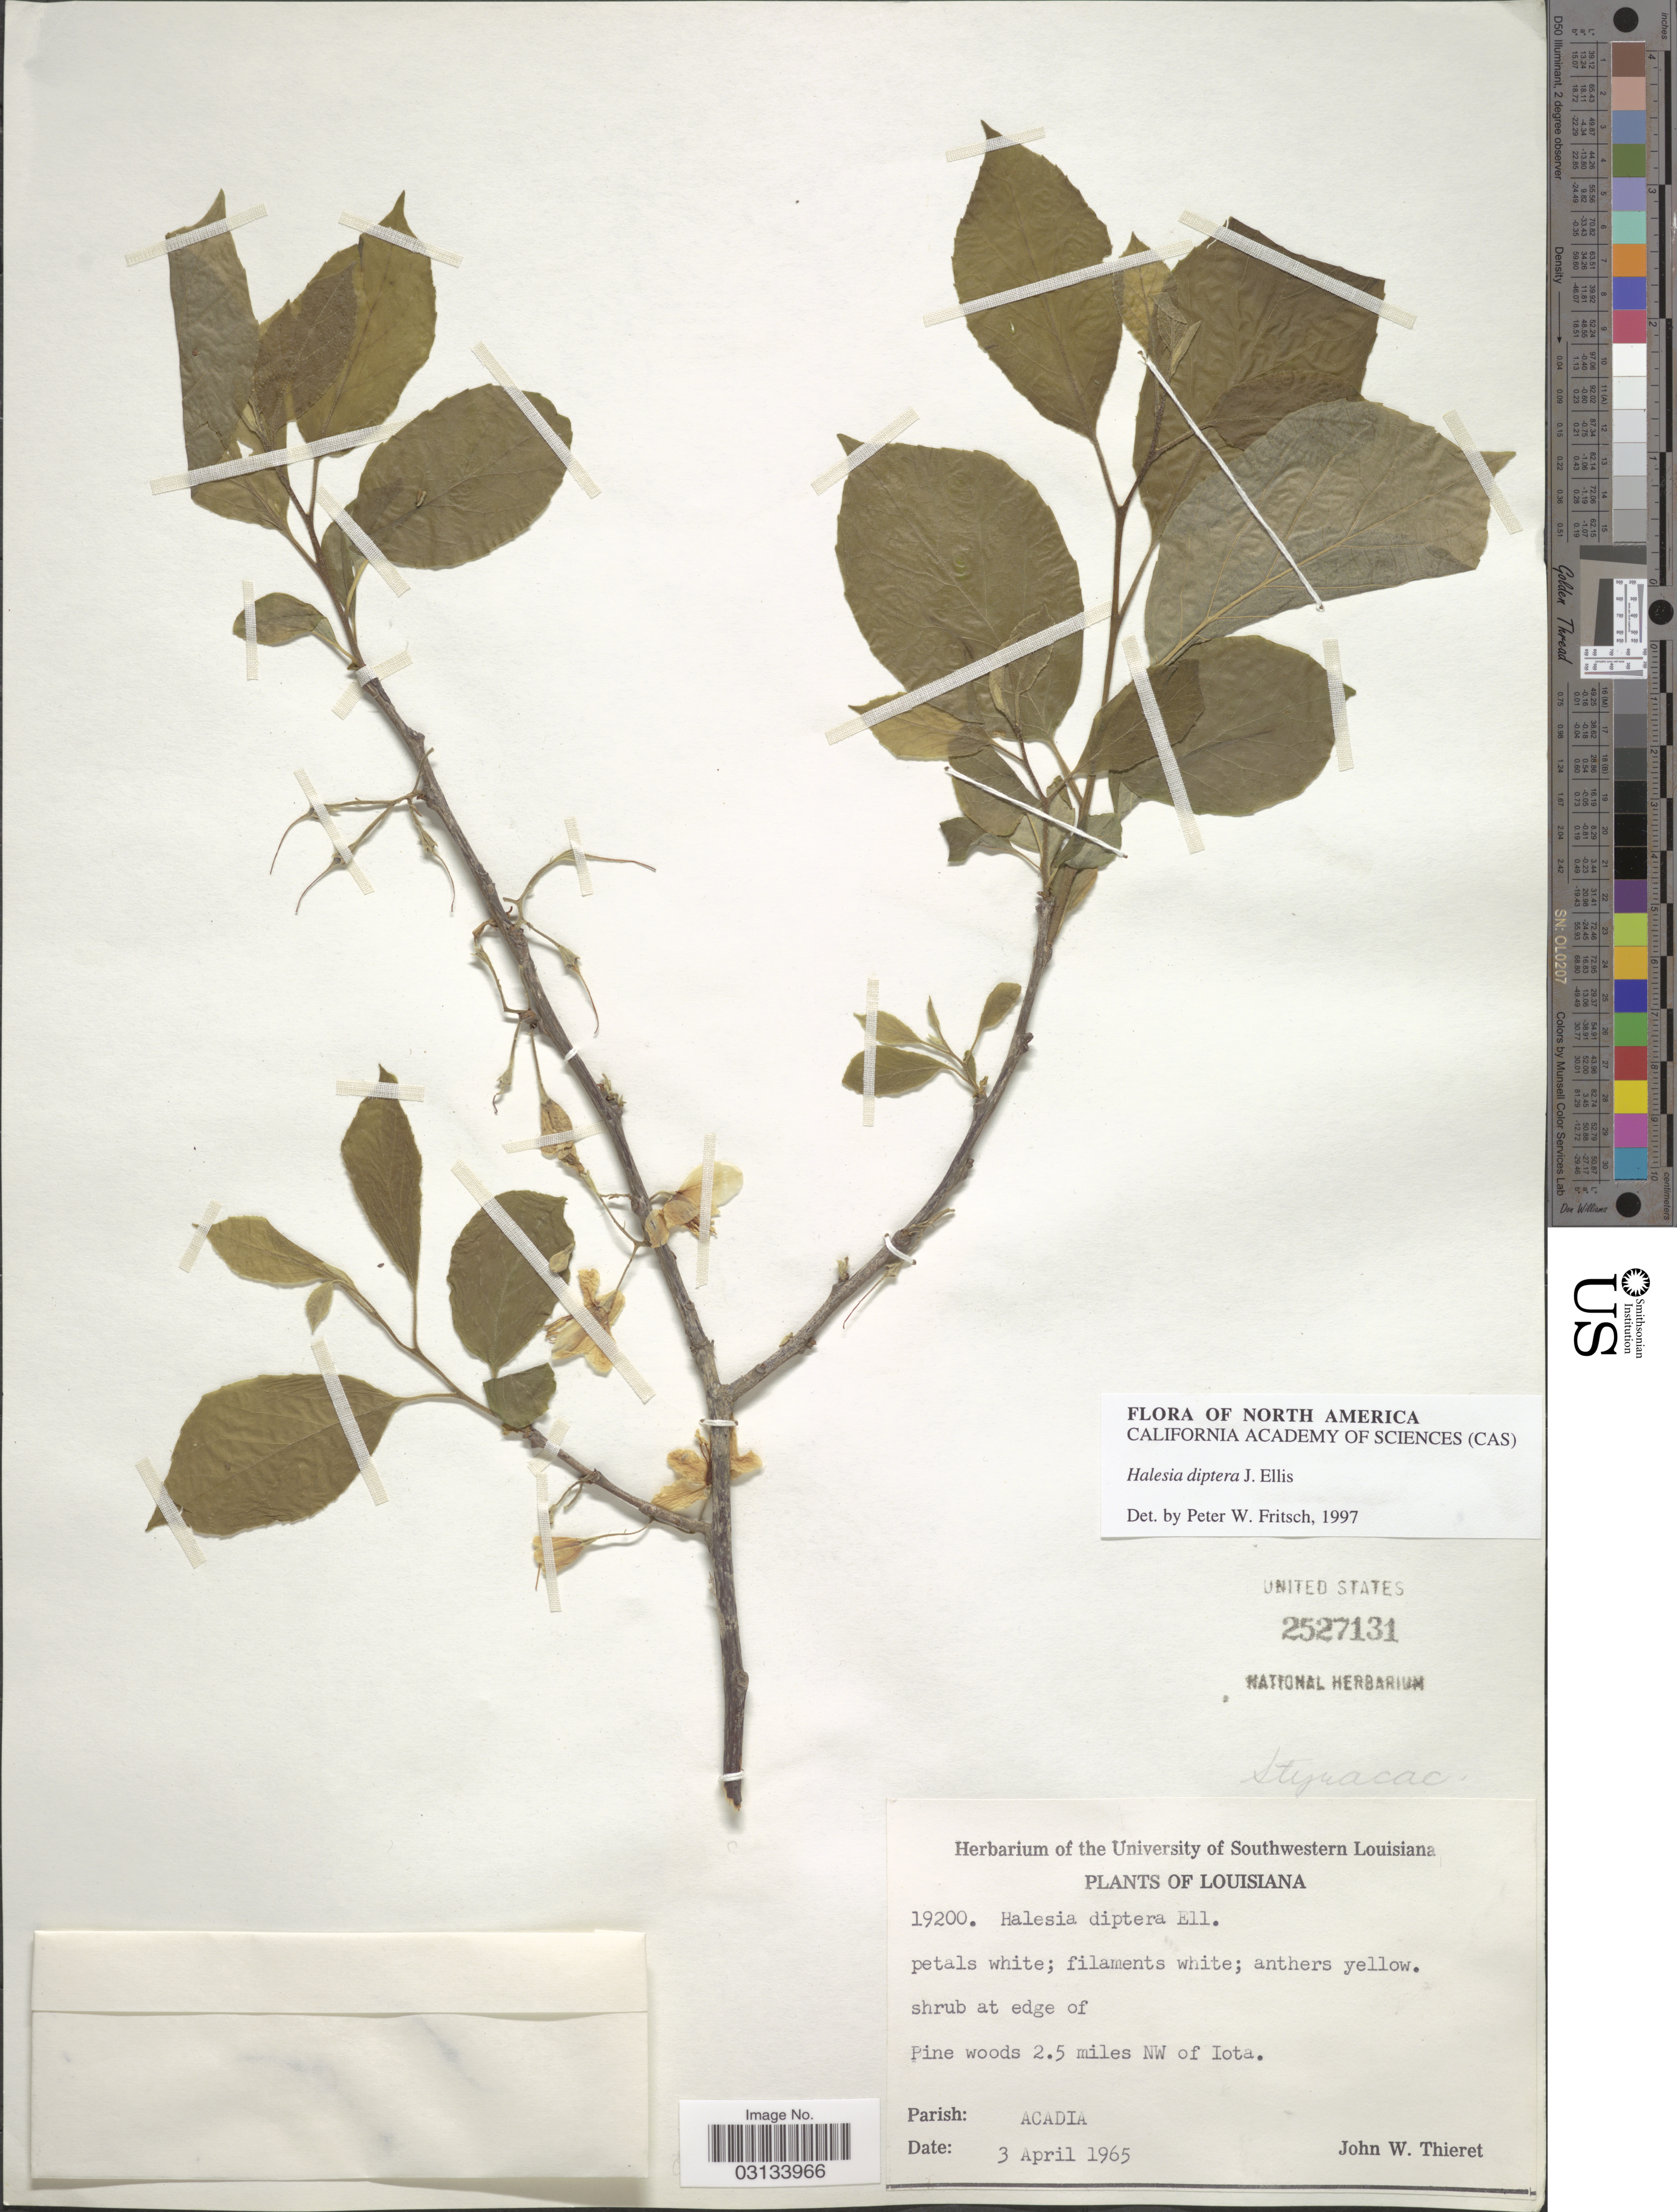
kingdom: Plantae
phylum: Tracheophyta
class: Magnoliopsida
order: Ericales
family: Styracaceae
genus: Halesia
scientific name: Halesia diptera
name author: J. Ellis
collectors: J. W. Thieret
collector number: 19200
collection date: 1965-04-03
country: United States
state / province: Louisiana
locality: Pine woods 2.5 miles NW of Iota. Parish: Acadia.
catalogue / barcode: US 2527131